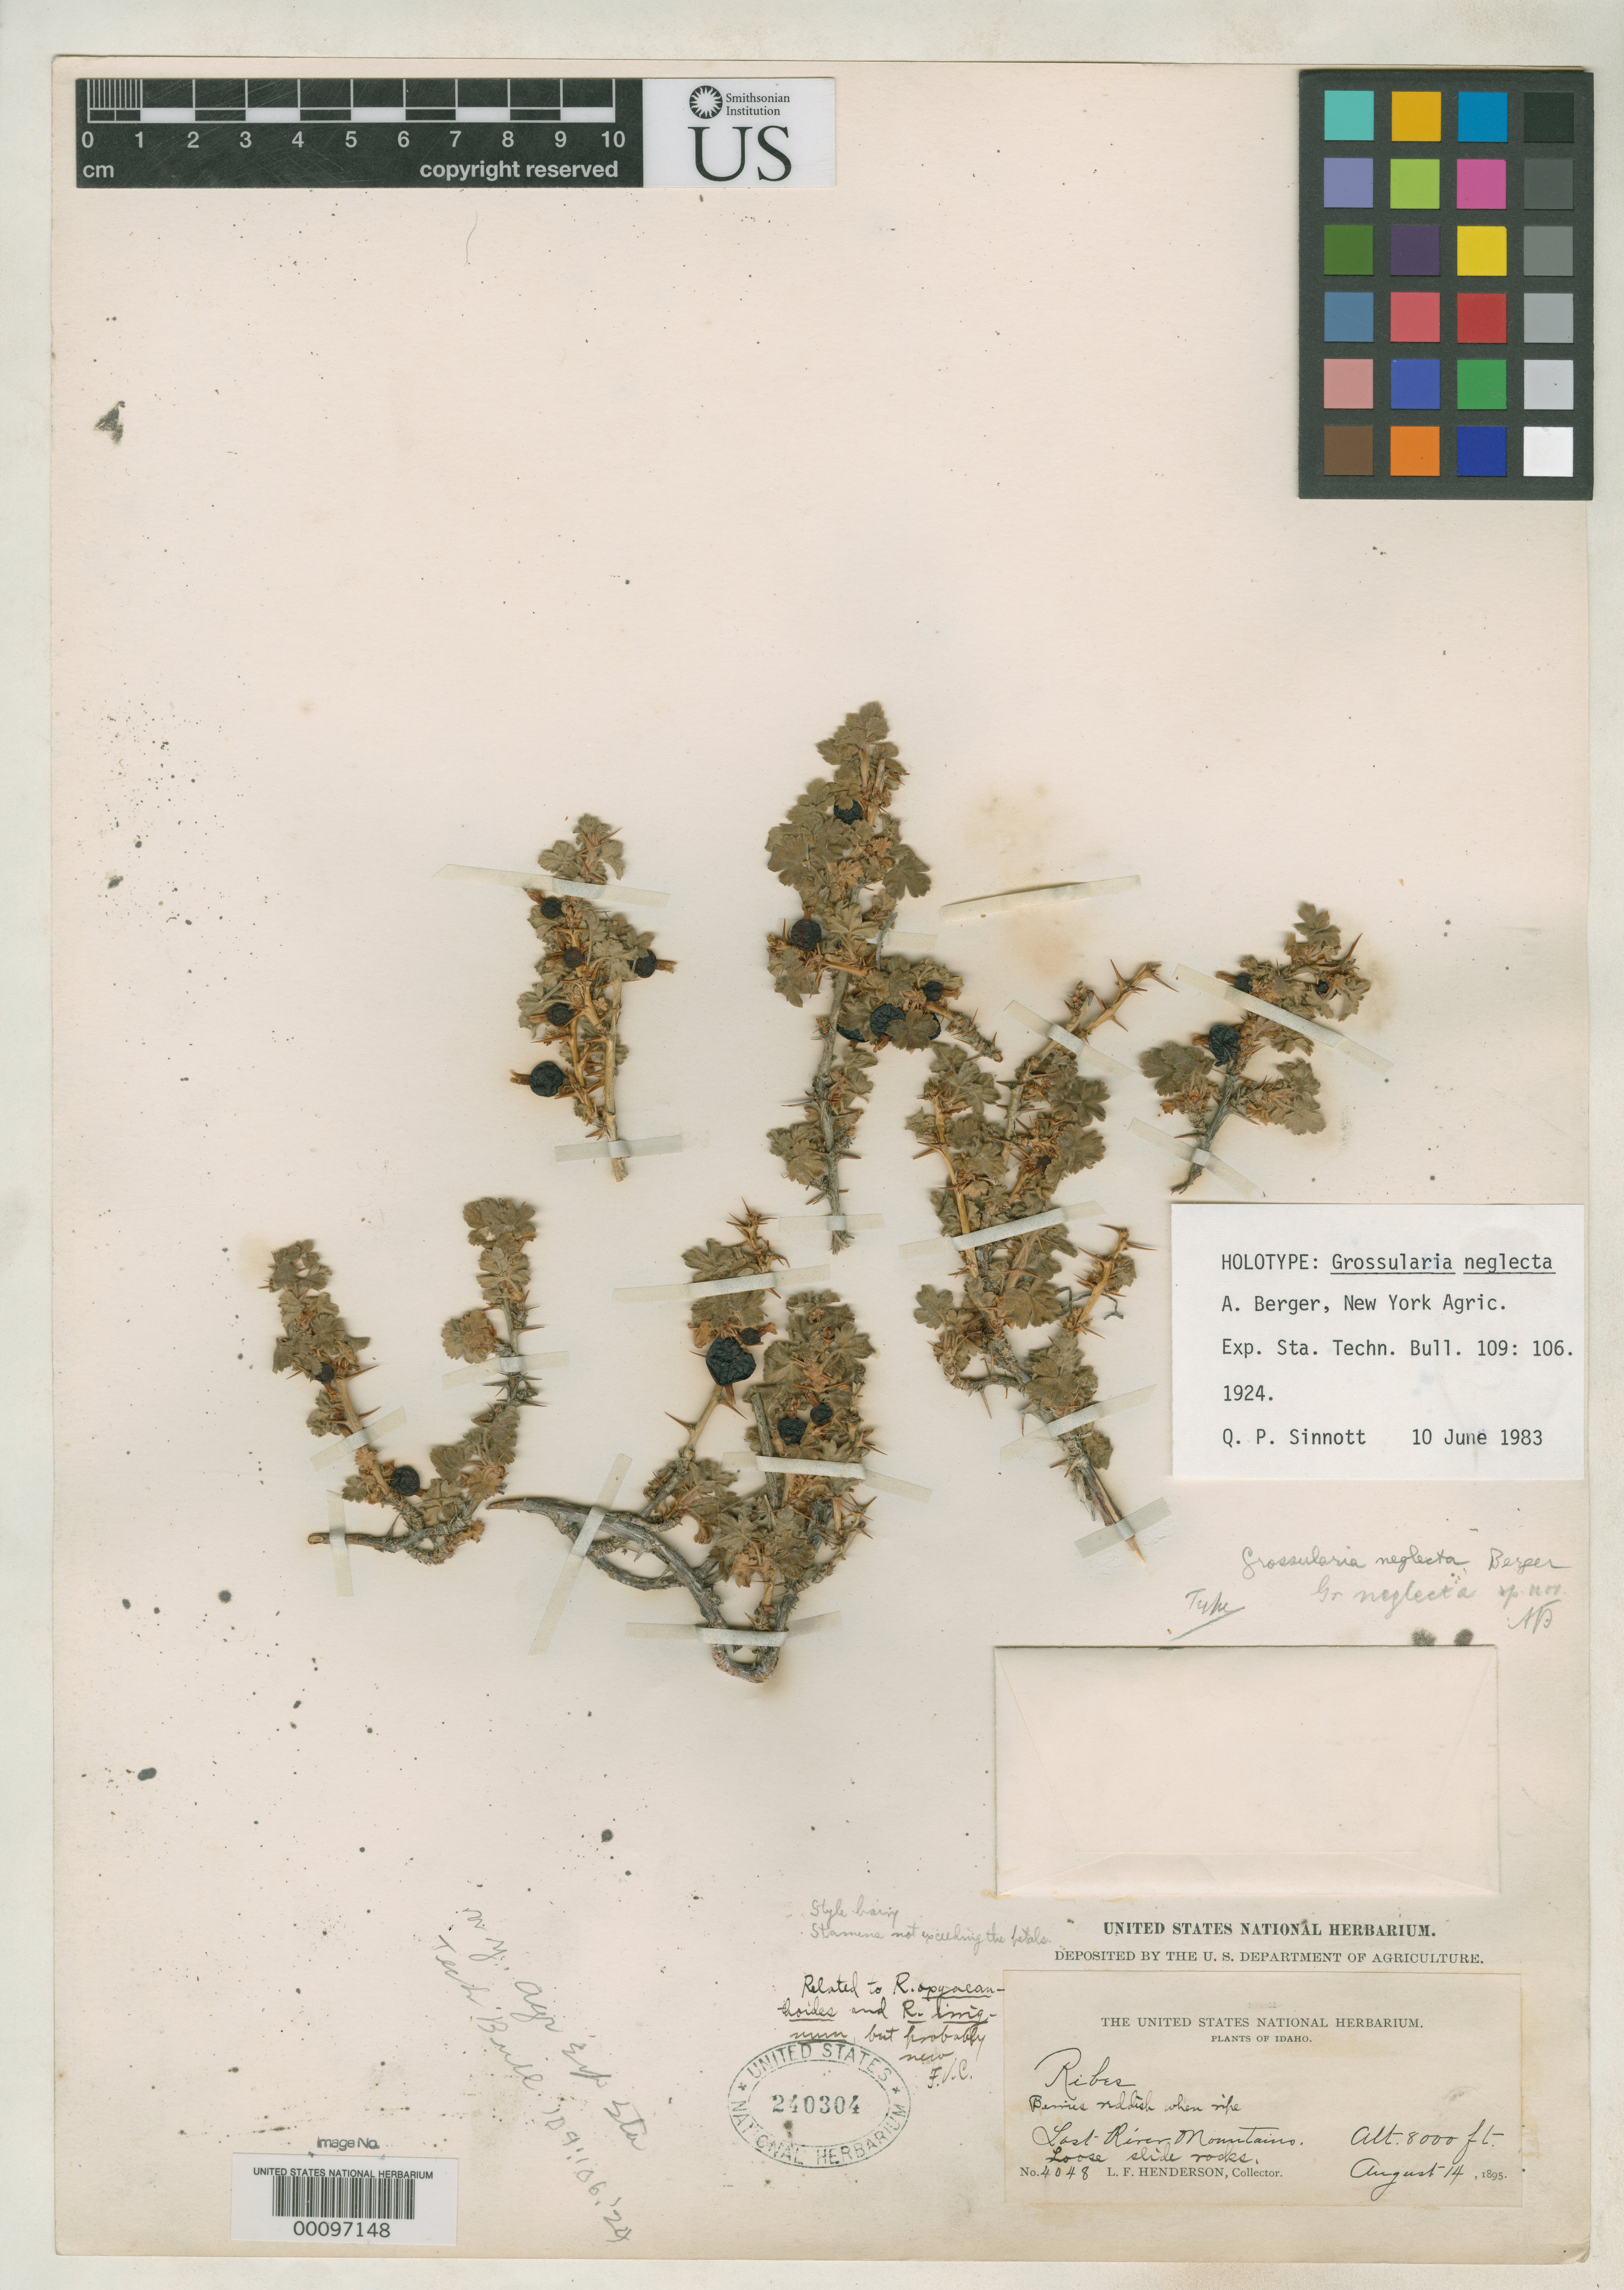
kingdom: Plantae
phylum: Tracheophyta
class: Magnoliopsida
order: Saxifragales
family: Grossulariaceae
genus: Grossularia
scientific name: Grossularia neglecta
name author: A. Berger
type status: Type Collection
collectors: L. F. Henderson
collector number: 4048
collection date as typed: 14 Aug 1895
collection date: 1895-08-14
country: United States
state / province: Idaho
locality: "Lost River Mts." [For locality see Love 2003, Madrono 50: 200-202]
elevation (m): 2438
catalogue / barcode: US 240304